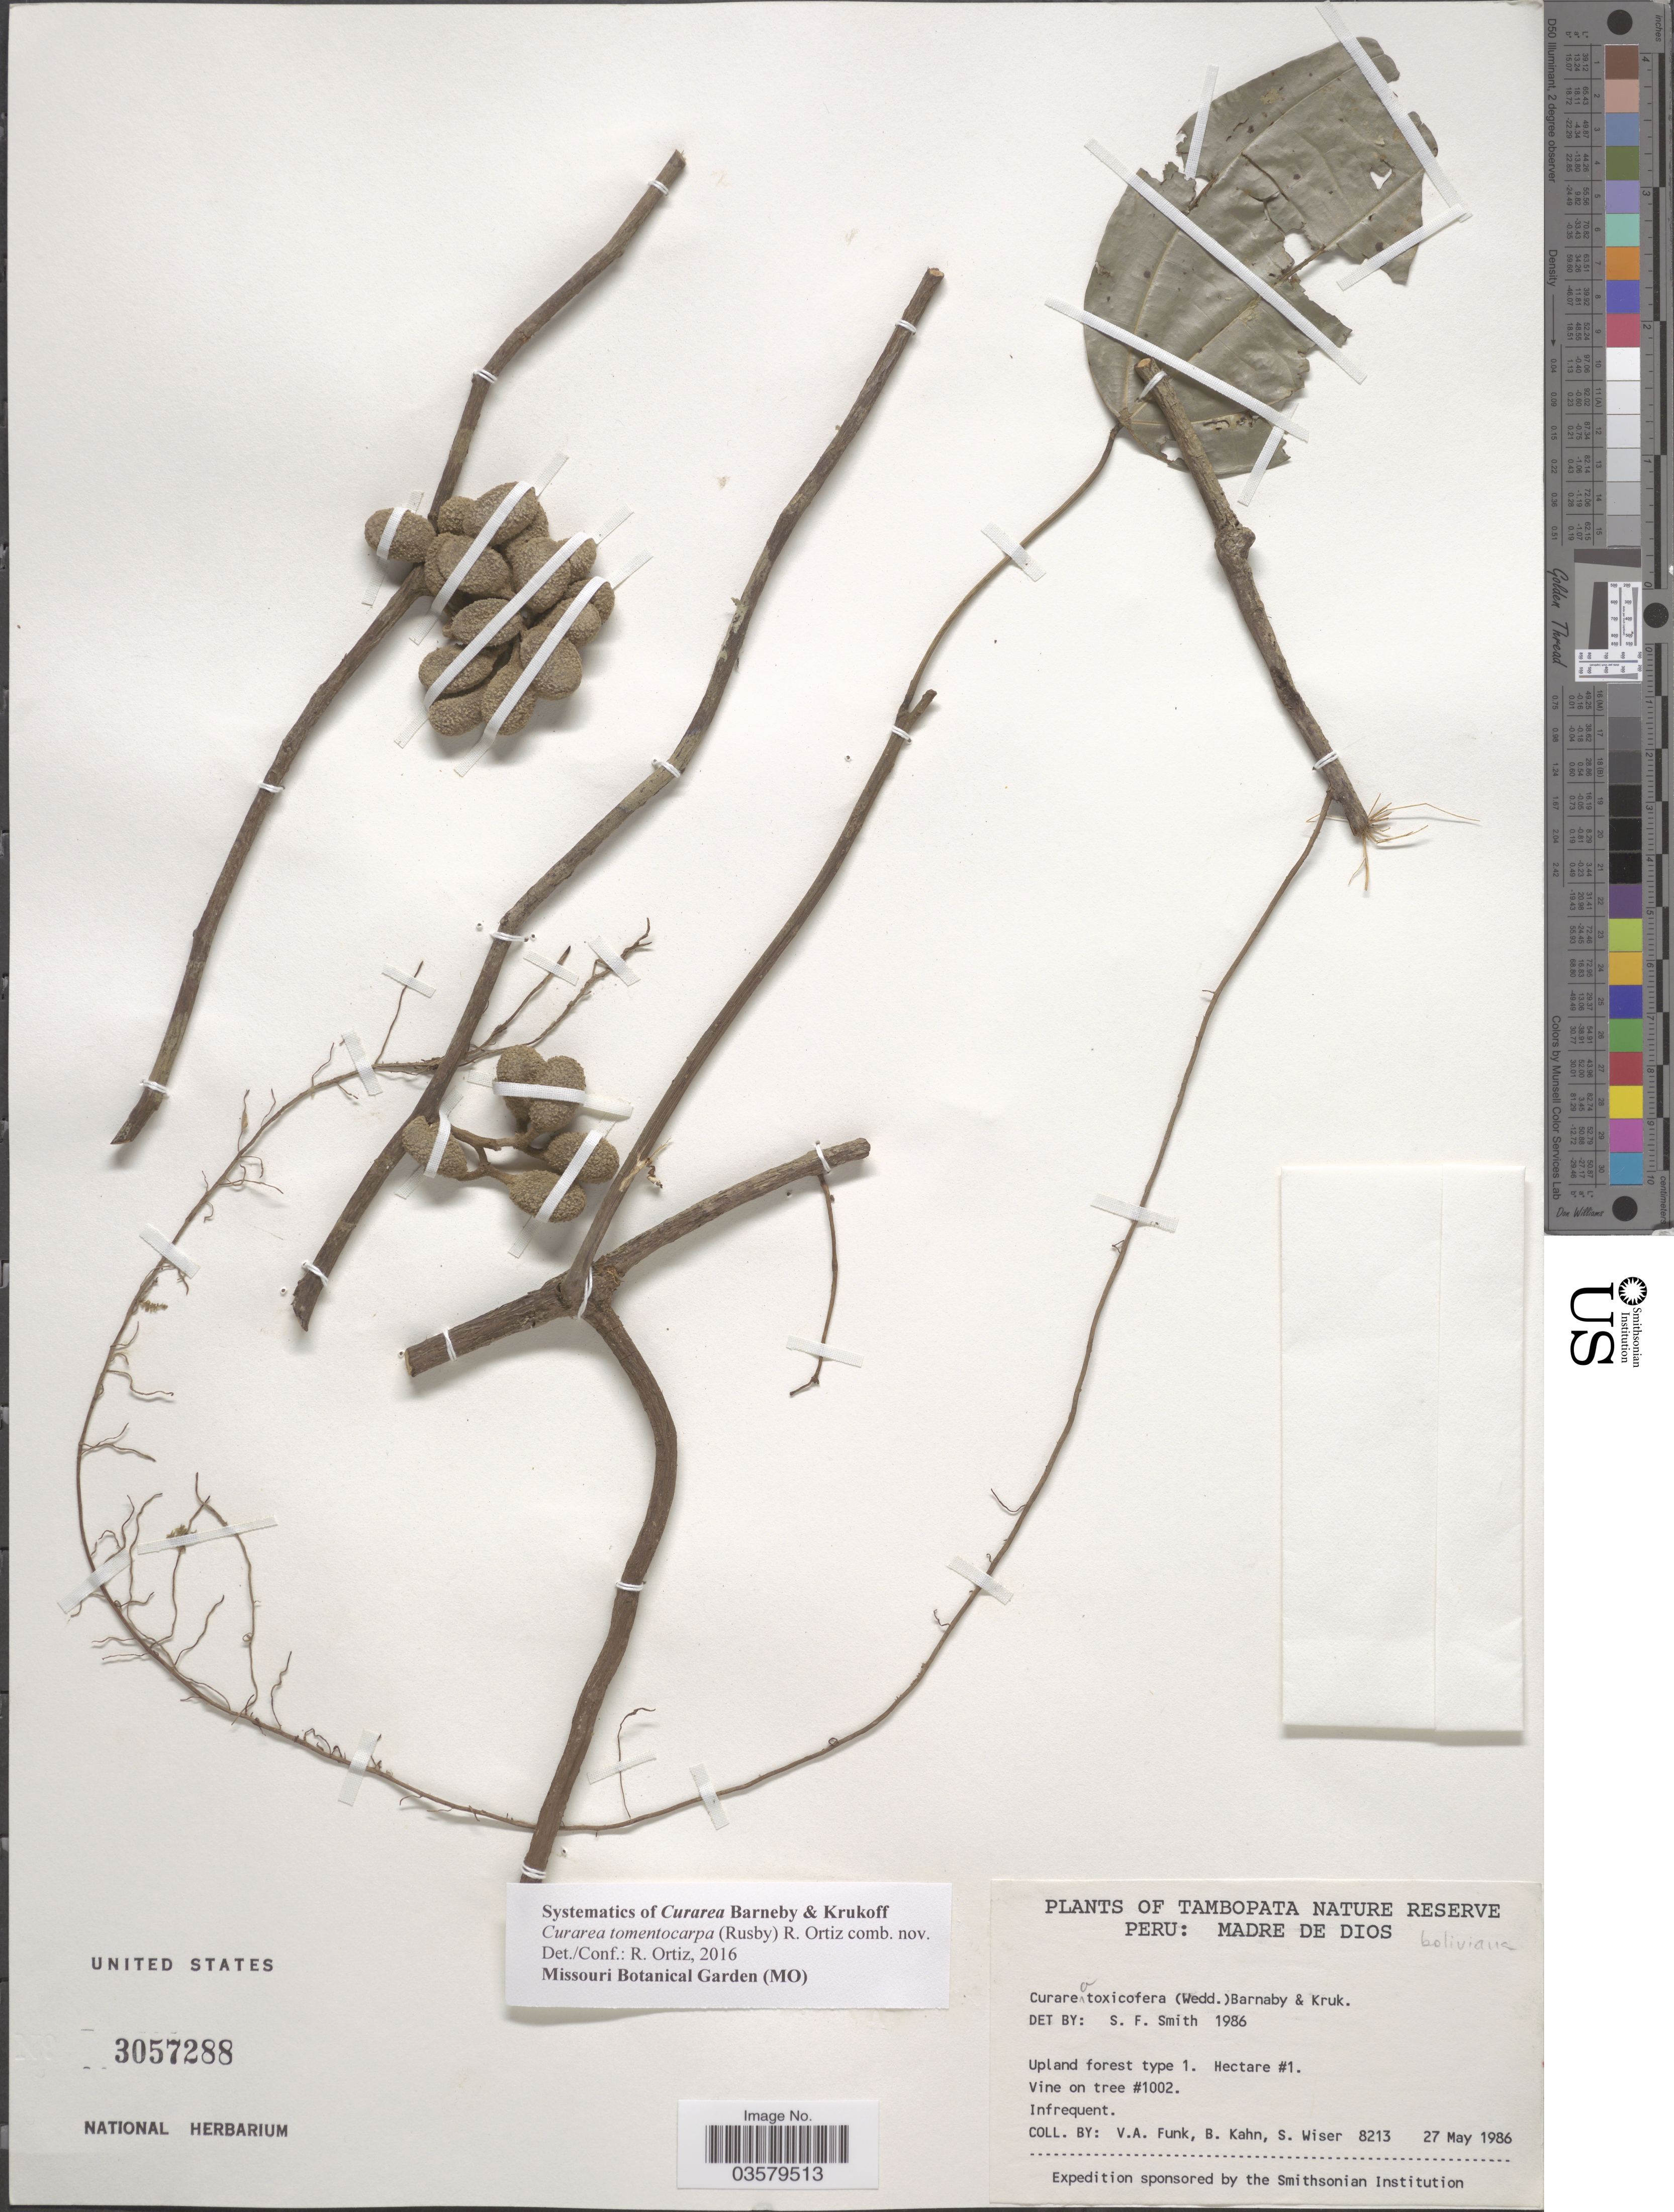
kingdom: Plantae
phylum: Tracheophyta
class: Magnoliopsida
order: Ranunculales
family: Menispermaceae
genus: Curarea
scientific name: Curarea tomentocarpa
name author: (Rusby) R. Ortiz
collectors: V. Funk, B. Kahn & S. Wiser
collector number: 8213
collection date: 1986-05-27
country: Peru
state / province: Madre de Dios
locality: Tambopata Nature Reserve. Upland forest type 1. Hectare #1.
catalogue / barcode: US 3057288